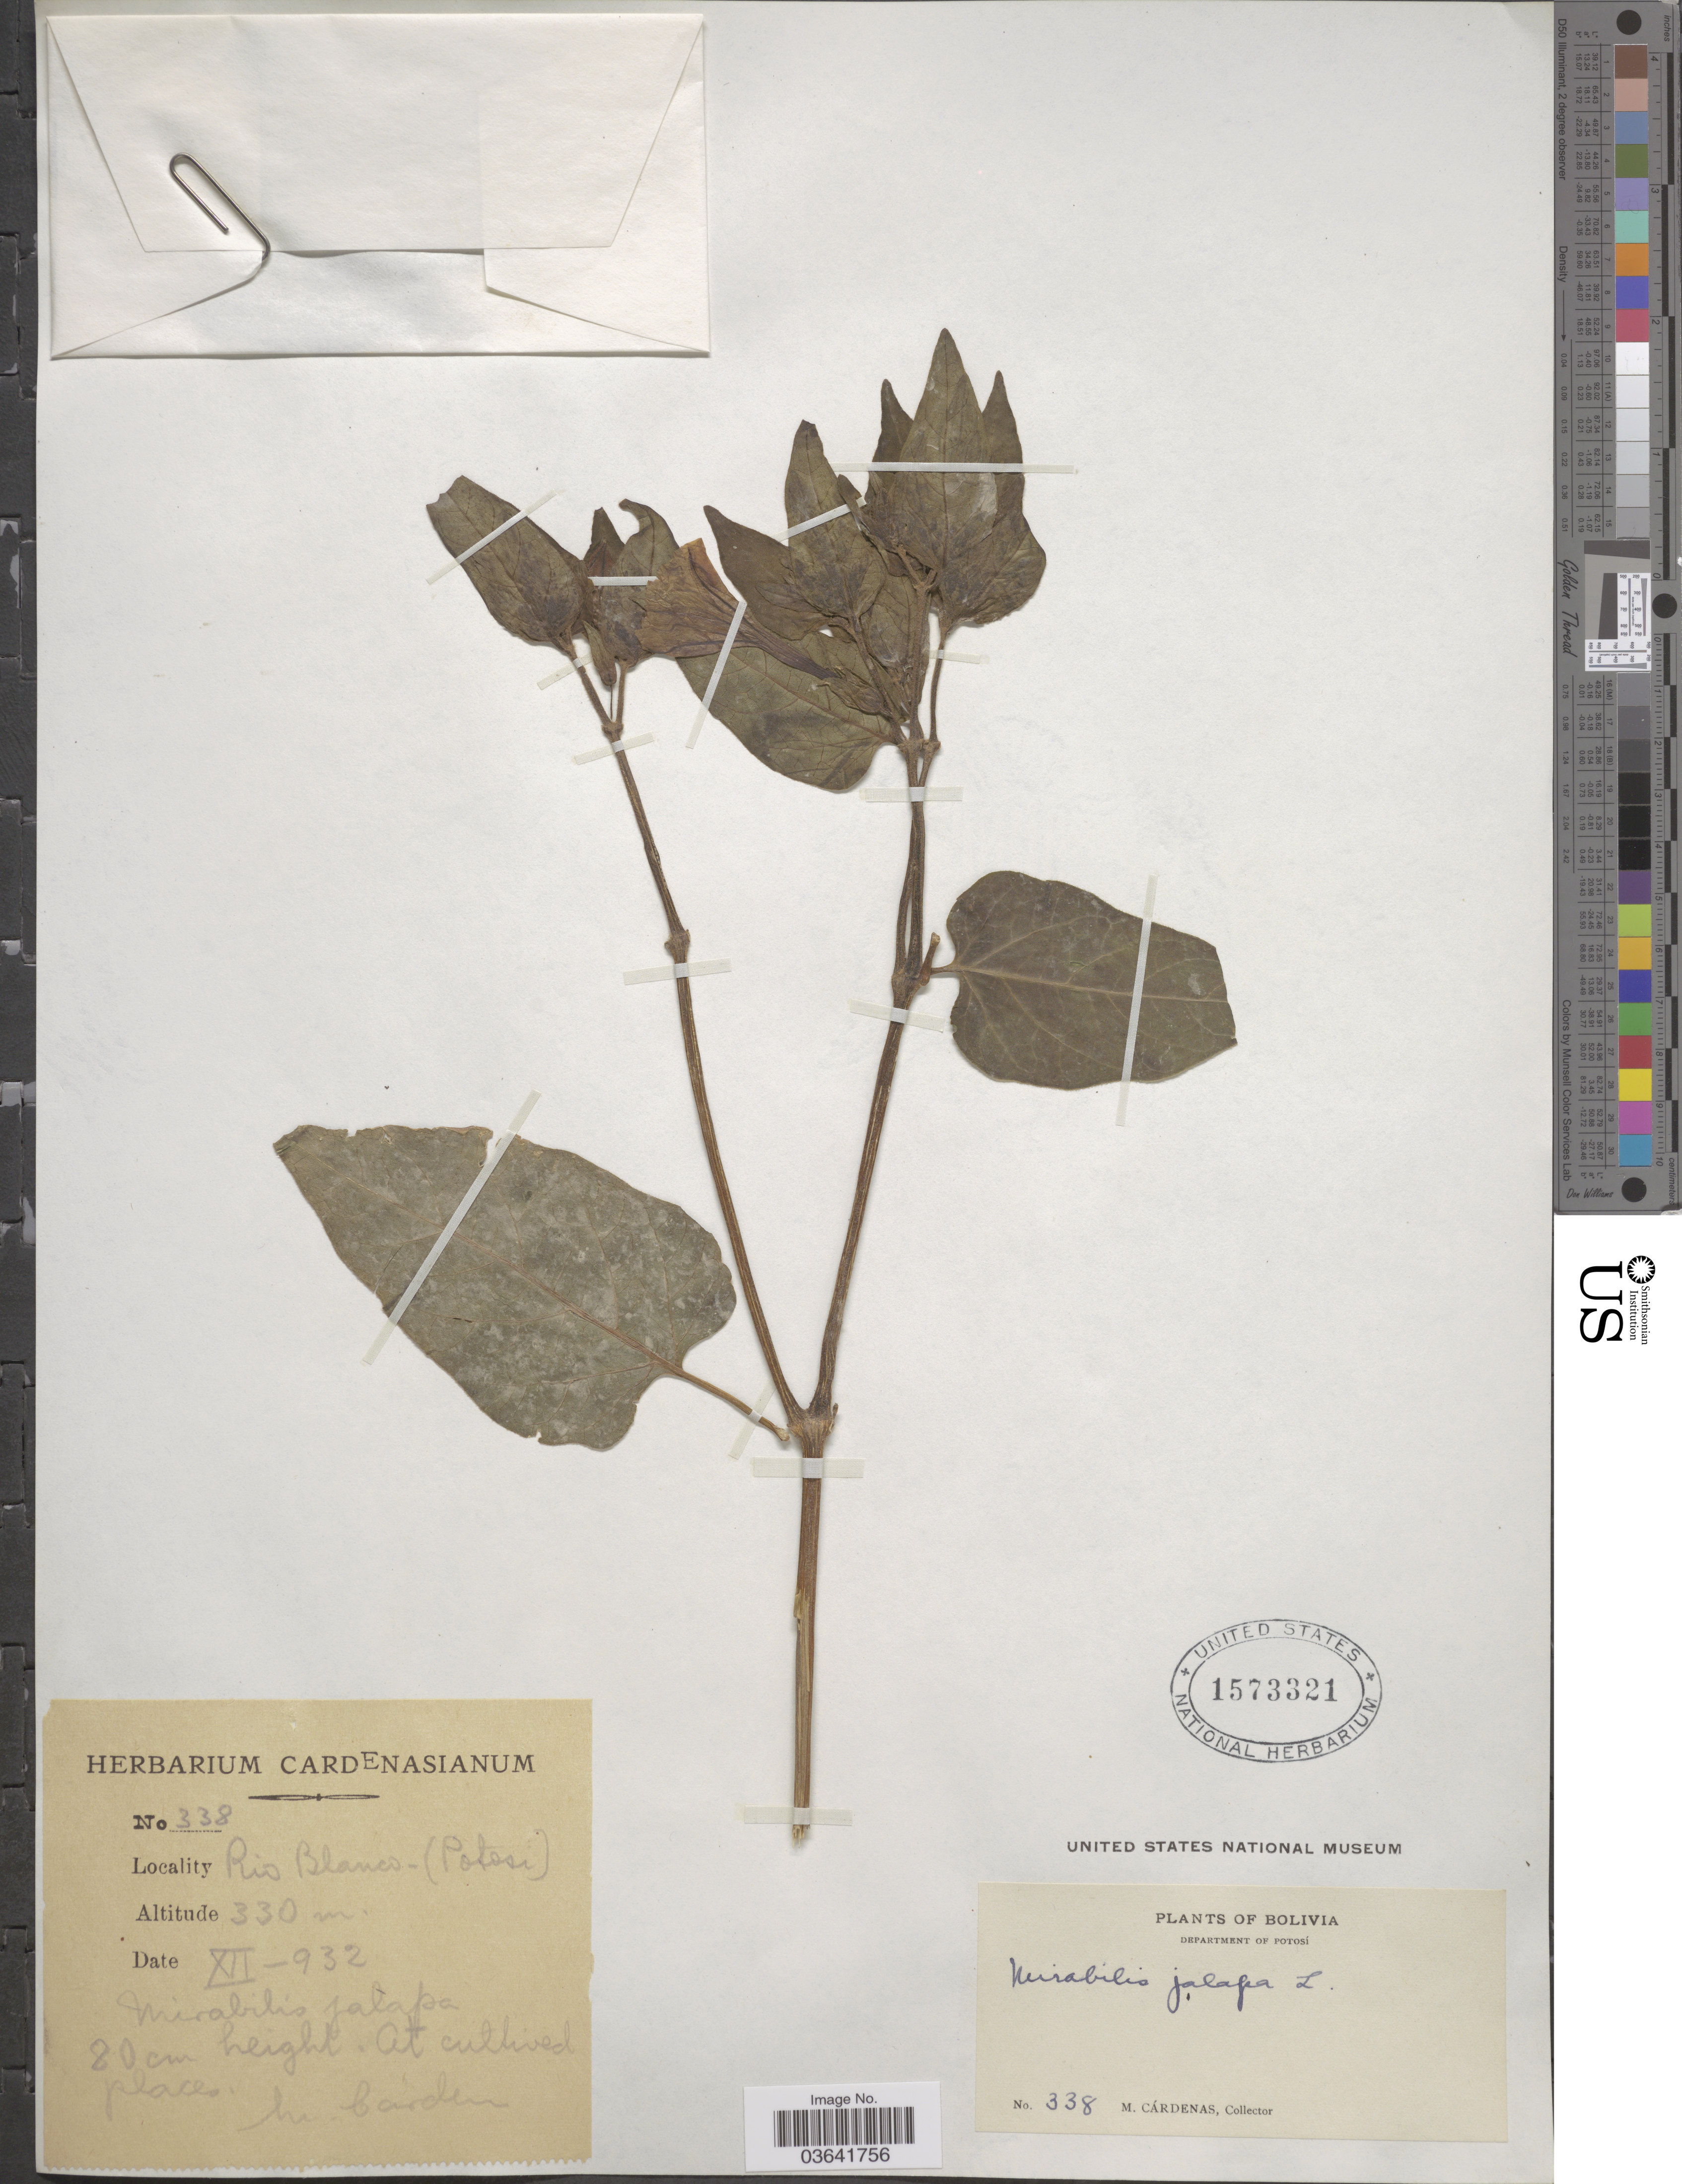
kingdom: Plantae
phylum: Tracheophyta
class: Magnoliopsida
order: Caryophyllales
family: Nyctaginaceae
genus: Mirabilis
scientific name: Mirabilis jalapa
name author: L.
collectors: M. Cárdenas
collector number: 338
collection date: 1932-12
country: Bolivia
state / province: Potosi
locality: Rio Blanco. Department of Potosí.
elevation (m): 330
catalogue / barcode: US 1573321